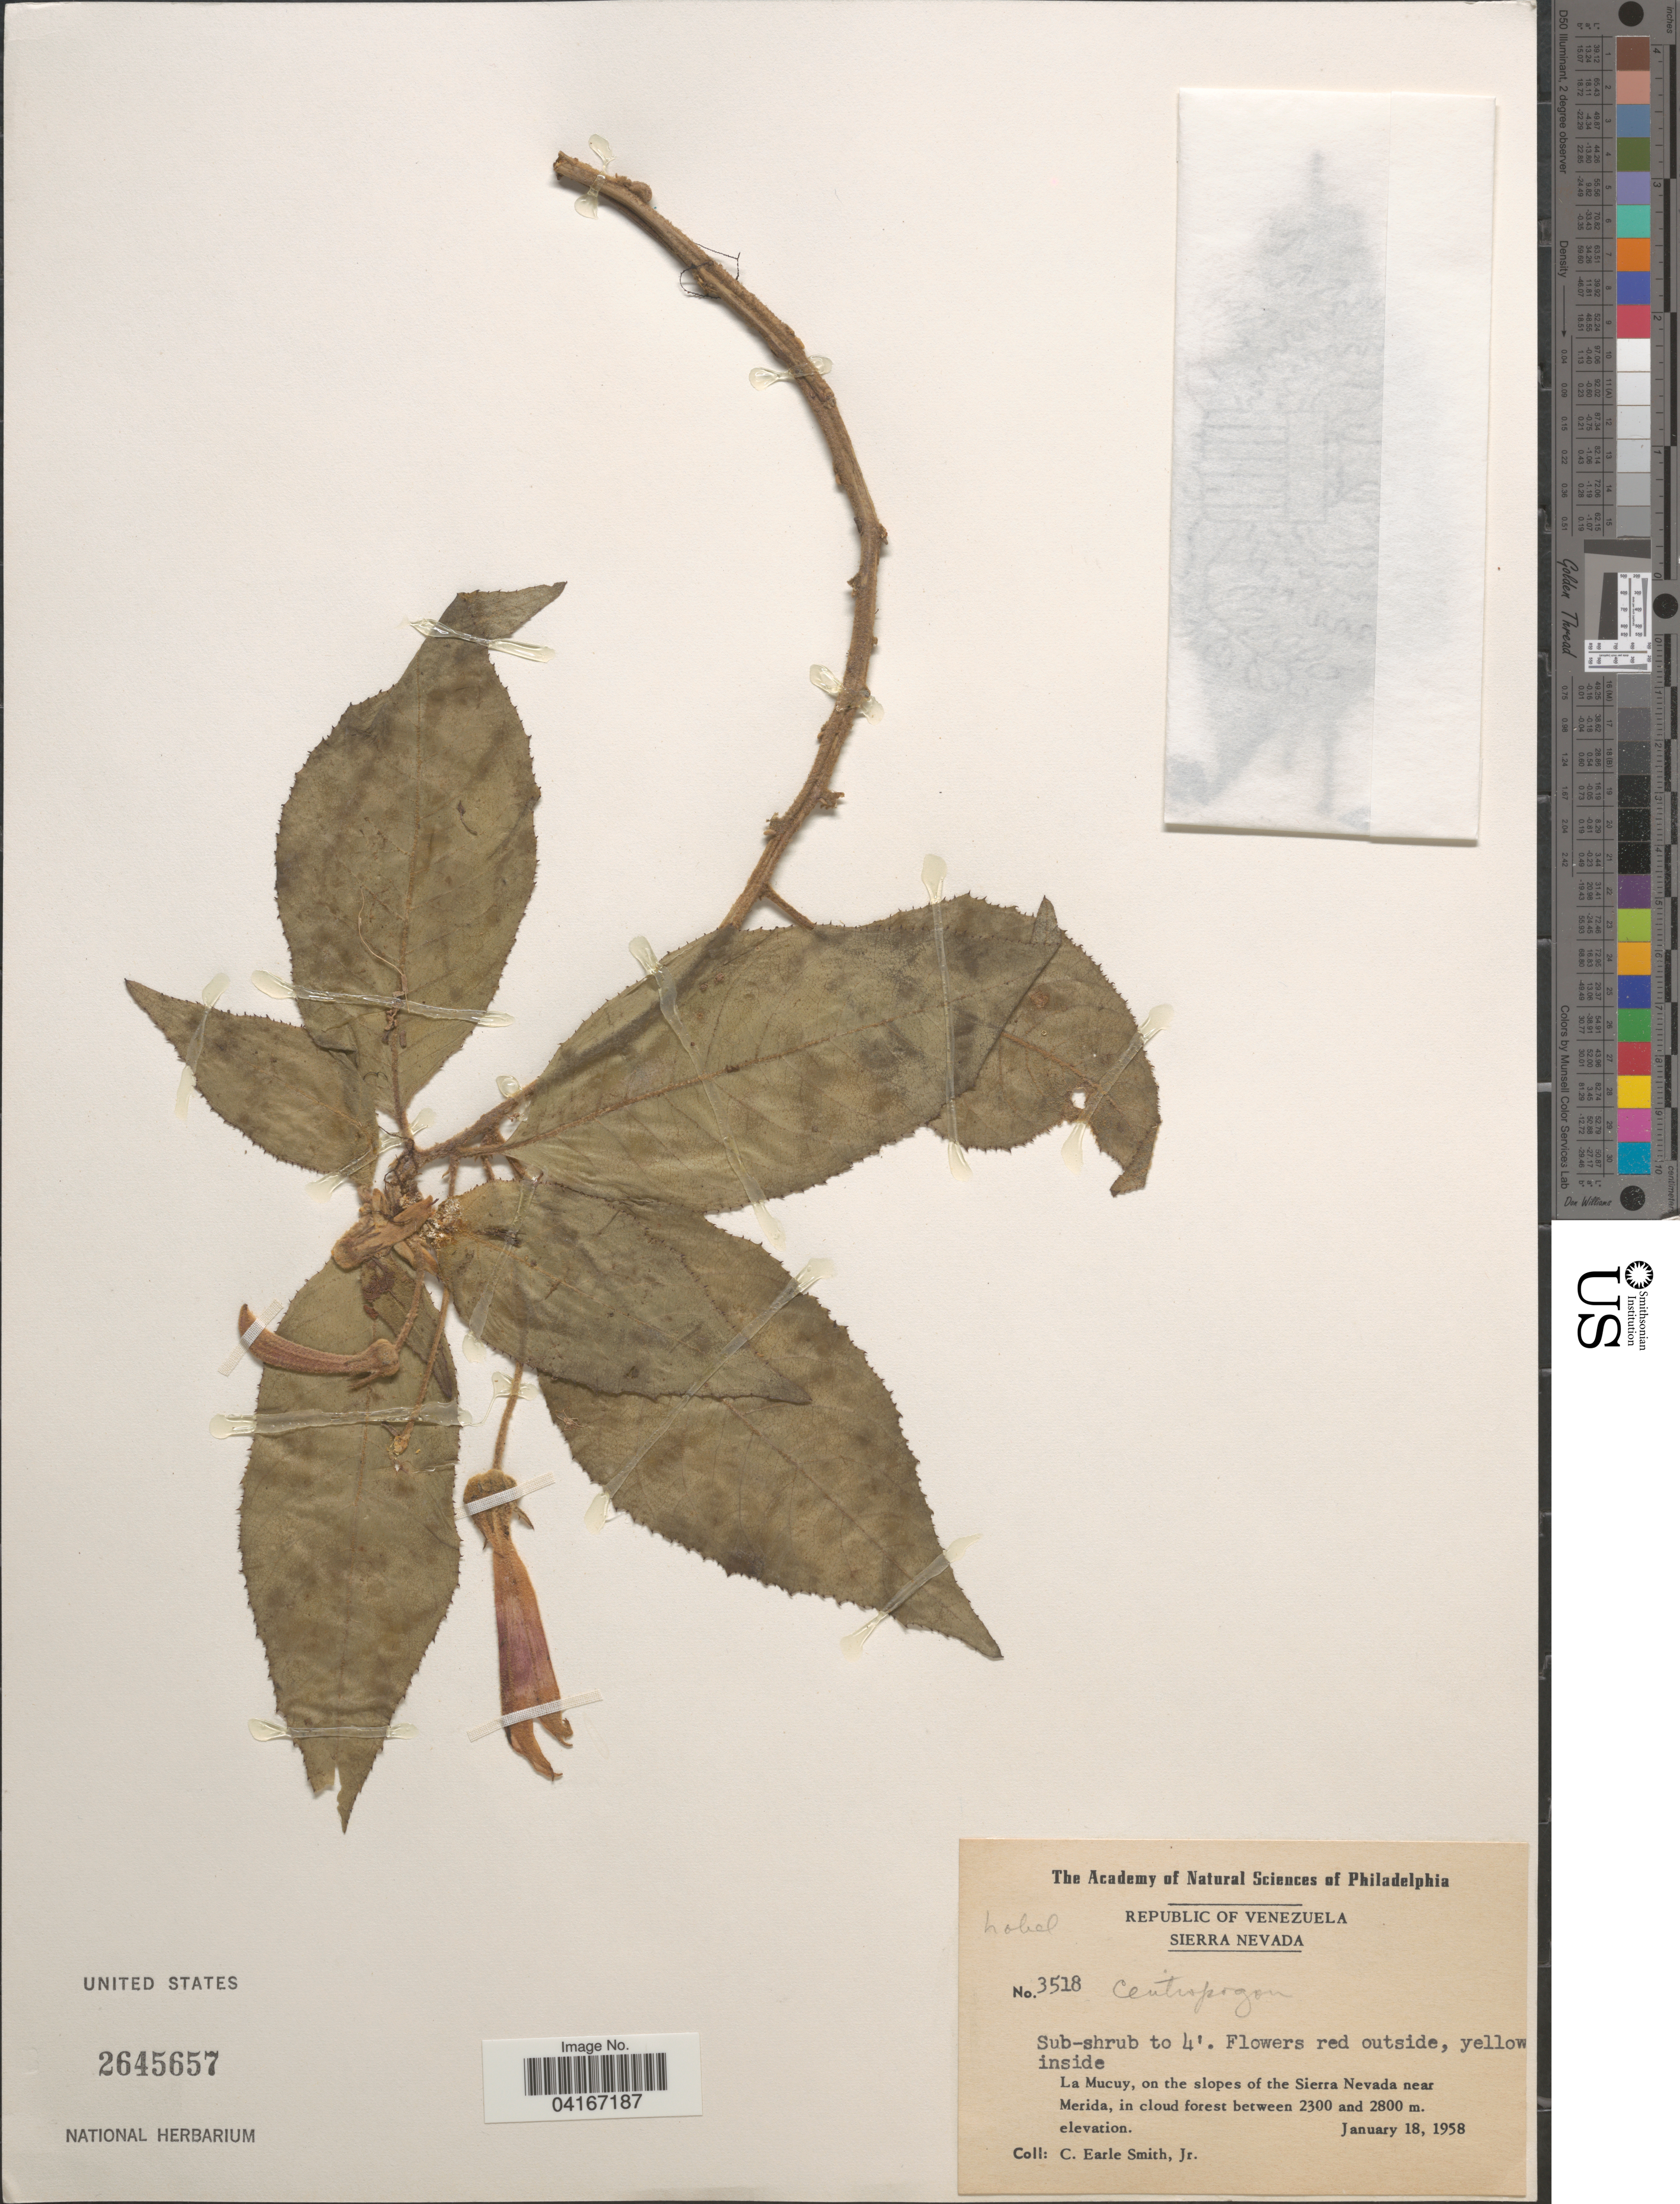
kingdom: Plantae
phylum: Tracheophyta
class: Magnoliopsida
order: Asterales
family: Campanulaceae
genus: Centropogon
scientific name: Centropogon sp.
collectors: C. E. Smith Jr.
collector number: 3518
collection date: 1958-01-18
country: Venezuela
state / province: Merida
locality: Republic of Venezuela. Sierra Nevada. La Mucuy, on the slopes of the Sierra Nevada near Merida.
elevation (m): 2300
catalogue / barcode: US 2645657